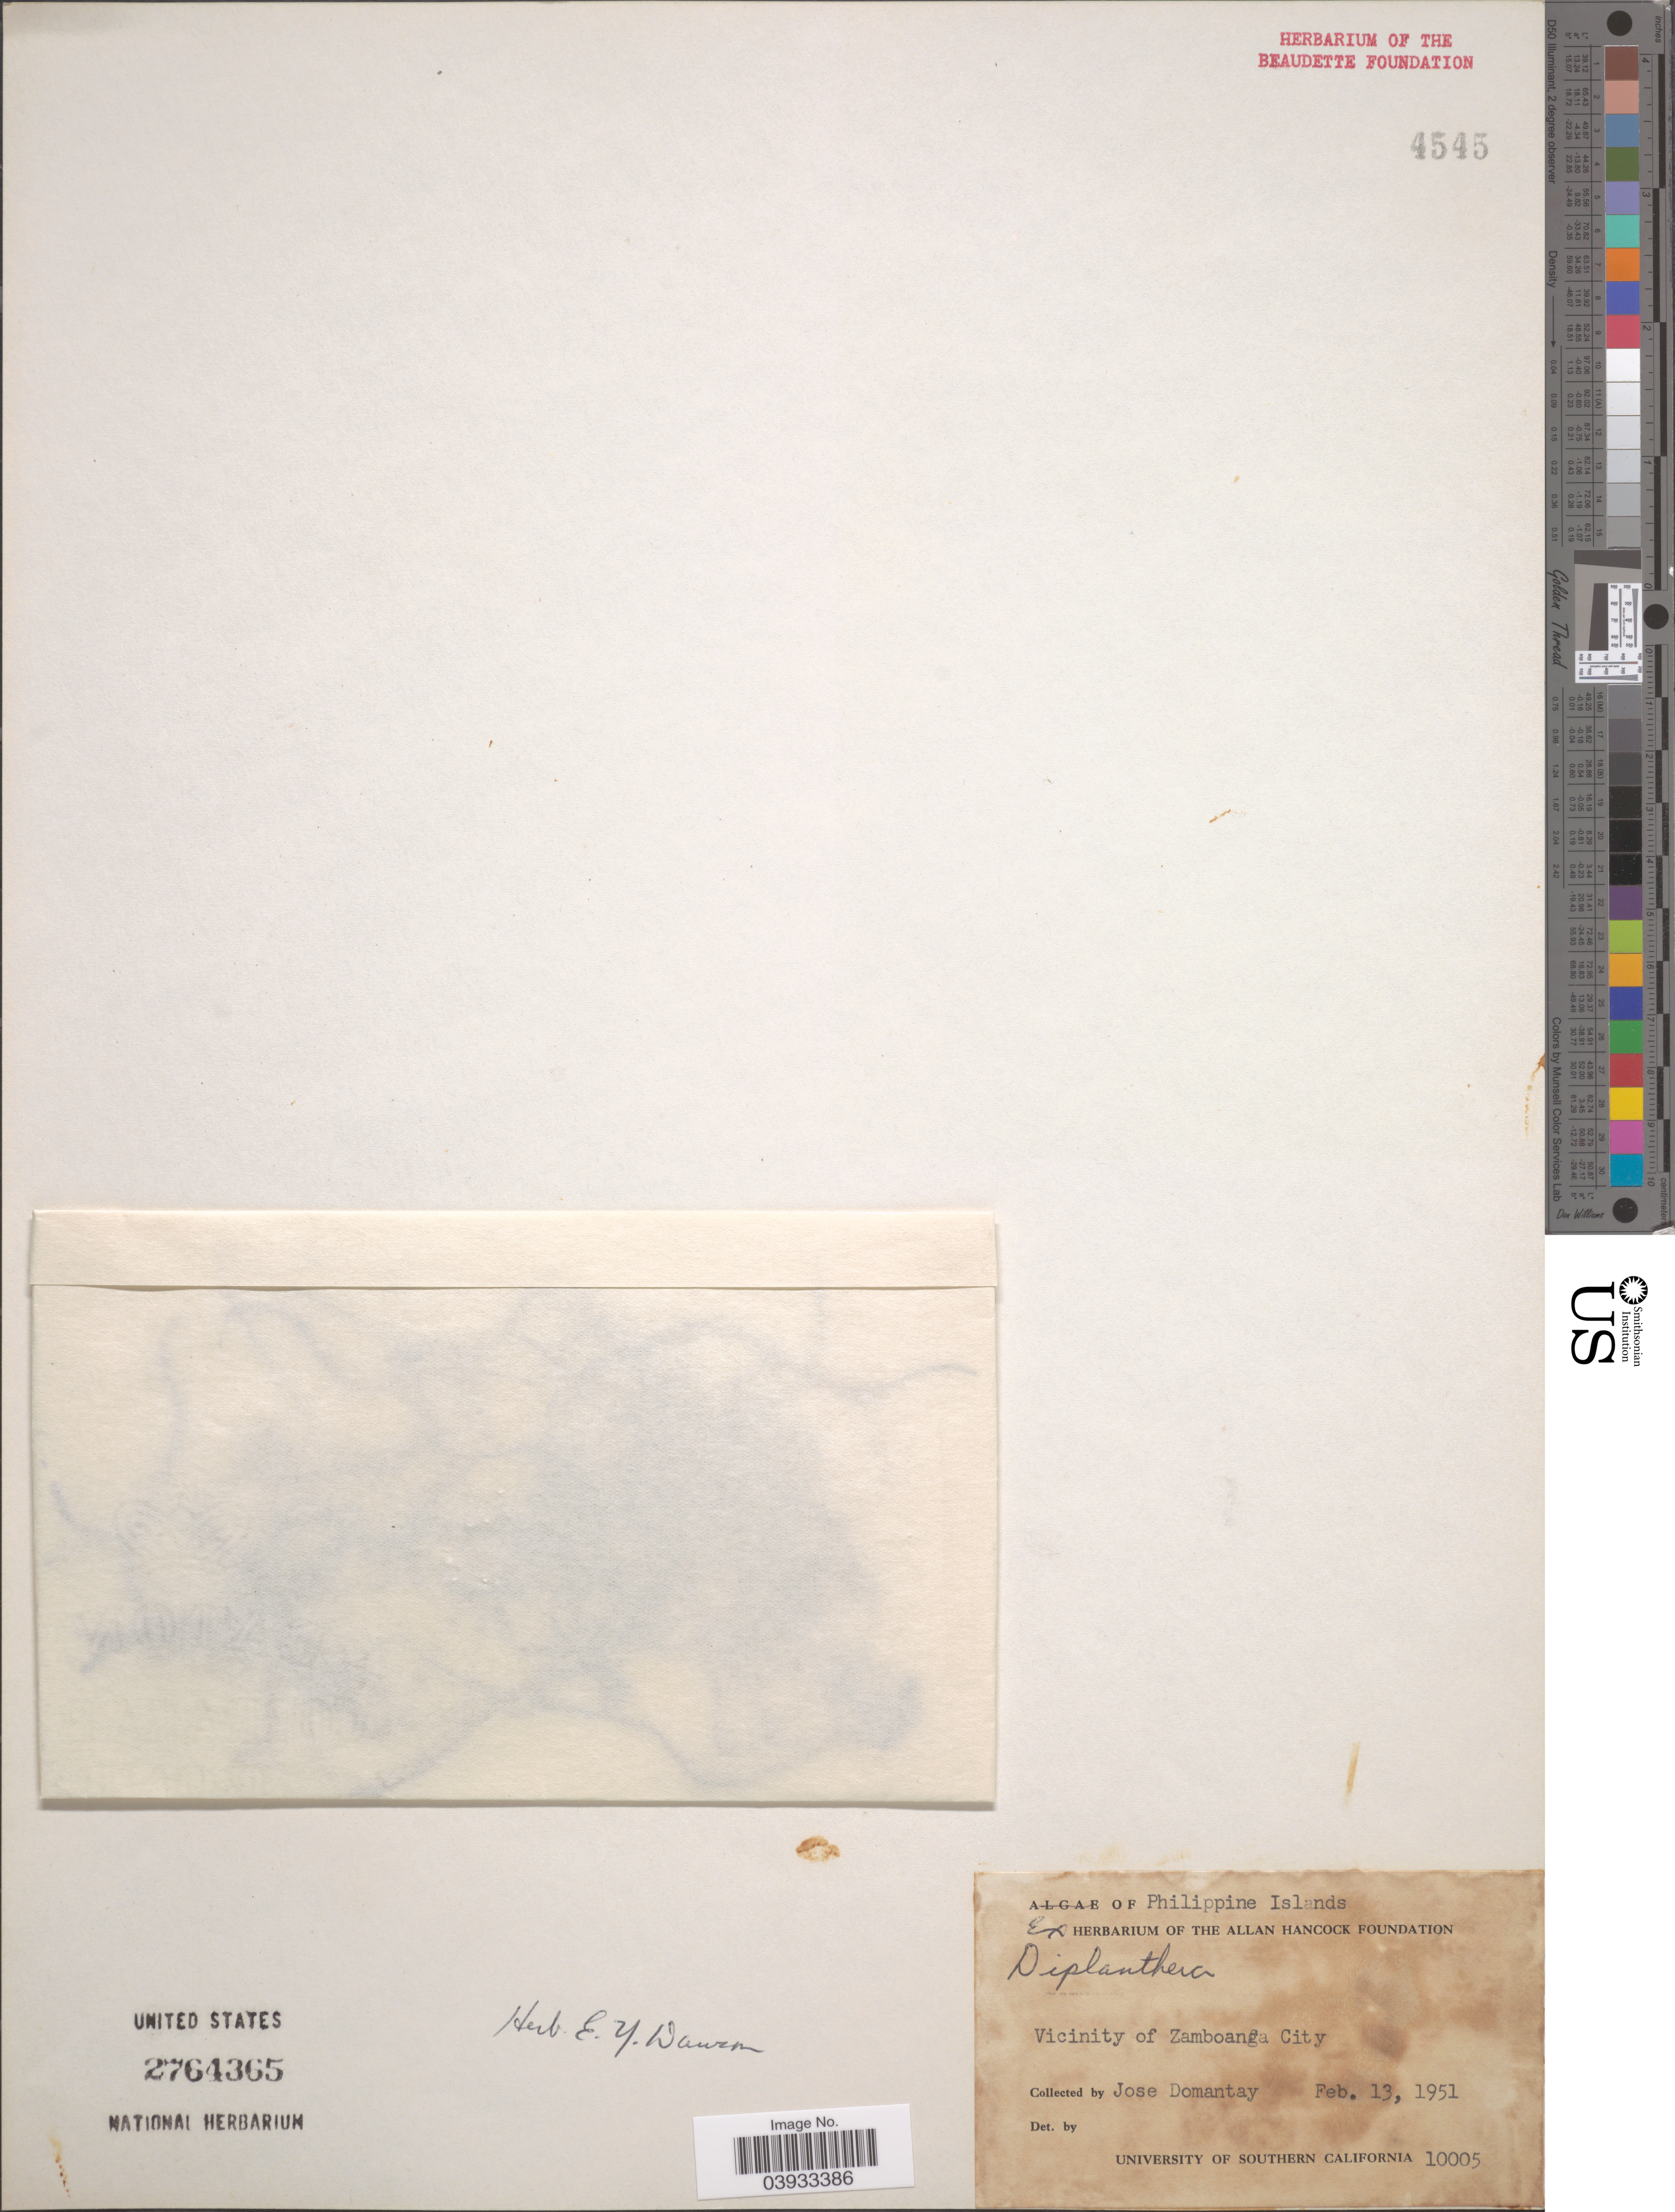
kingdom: Plantae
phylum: Tracheophyta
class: Liliopsida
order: Alismatales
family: Cymodoceaceae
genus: Halodule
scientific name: Halodule sp.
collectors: J. Domantay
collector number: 10005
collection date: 1951-02-13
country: Philippines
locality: Philippine Islands. Vicinity of Zamboanga City.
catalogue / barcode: US 2764365